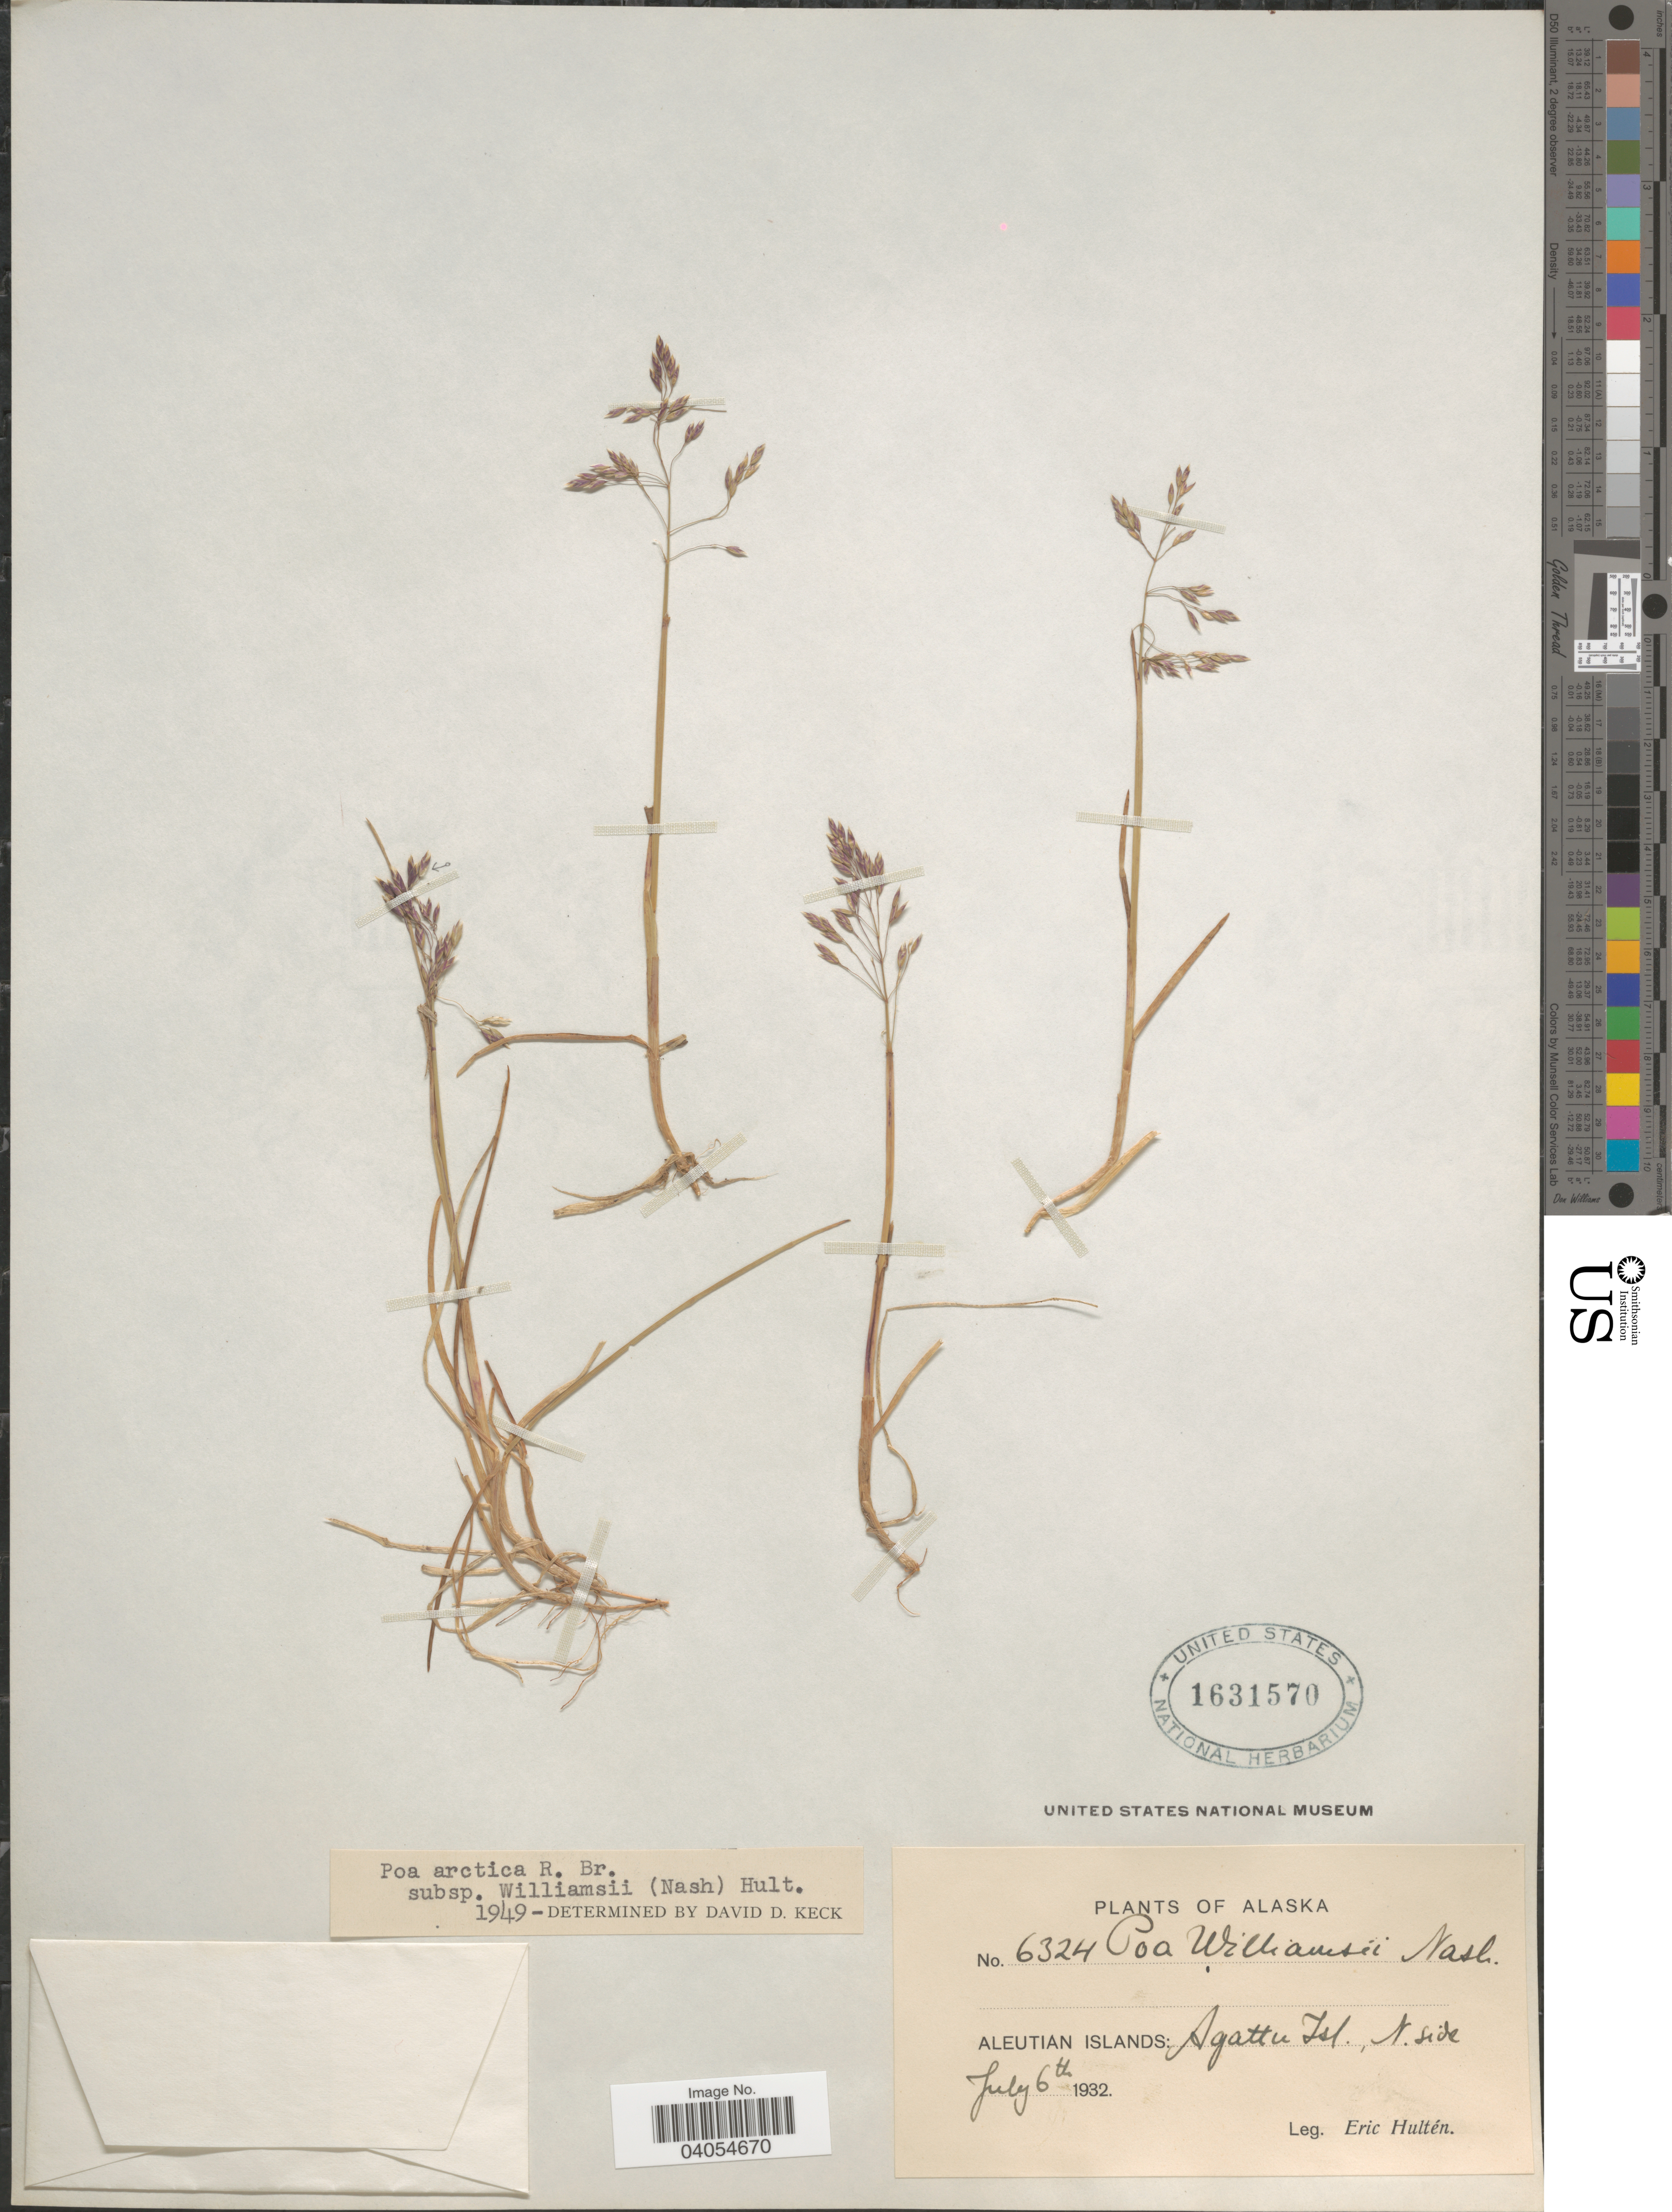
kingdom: Plantae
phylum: Tracheophyta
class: Liliopsida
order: Poales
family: Poaceae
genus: Poa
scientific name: Poa arctica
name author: R. Br.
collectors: E. G. Hultén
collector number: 6324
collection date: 1932-07-06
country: United States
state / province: Alaska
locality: Aleutian Islands: Agattu Isl., N. side.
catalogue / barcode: US 1631570